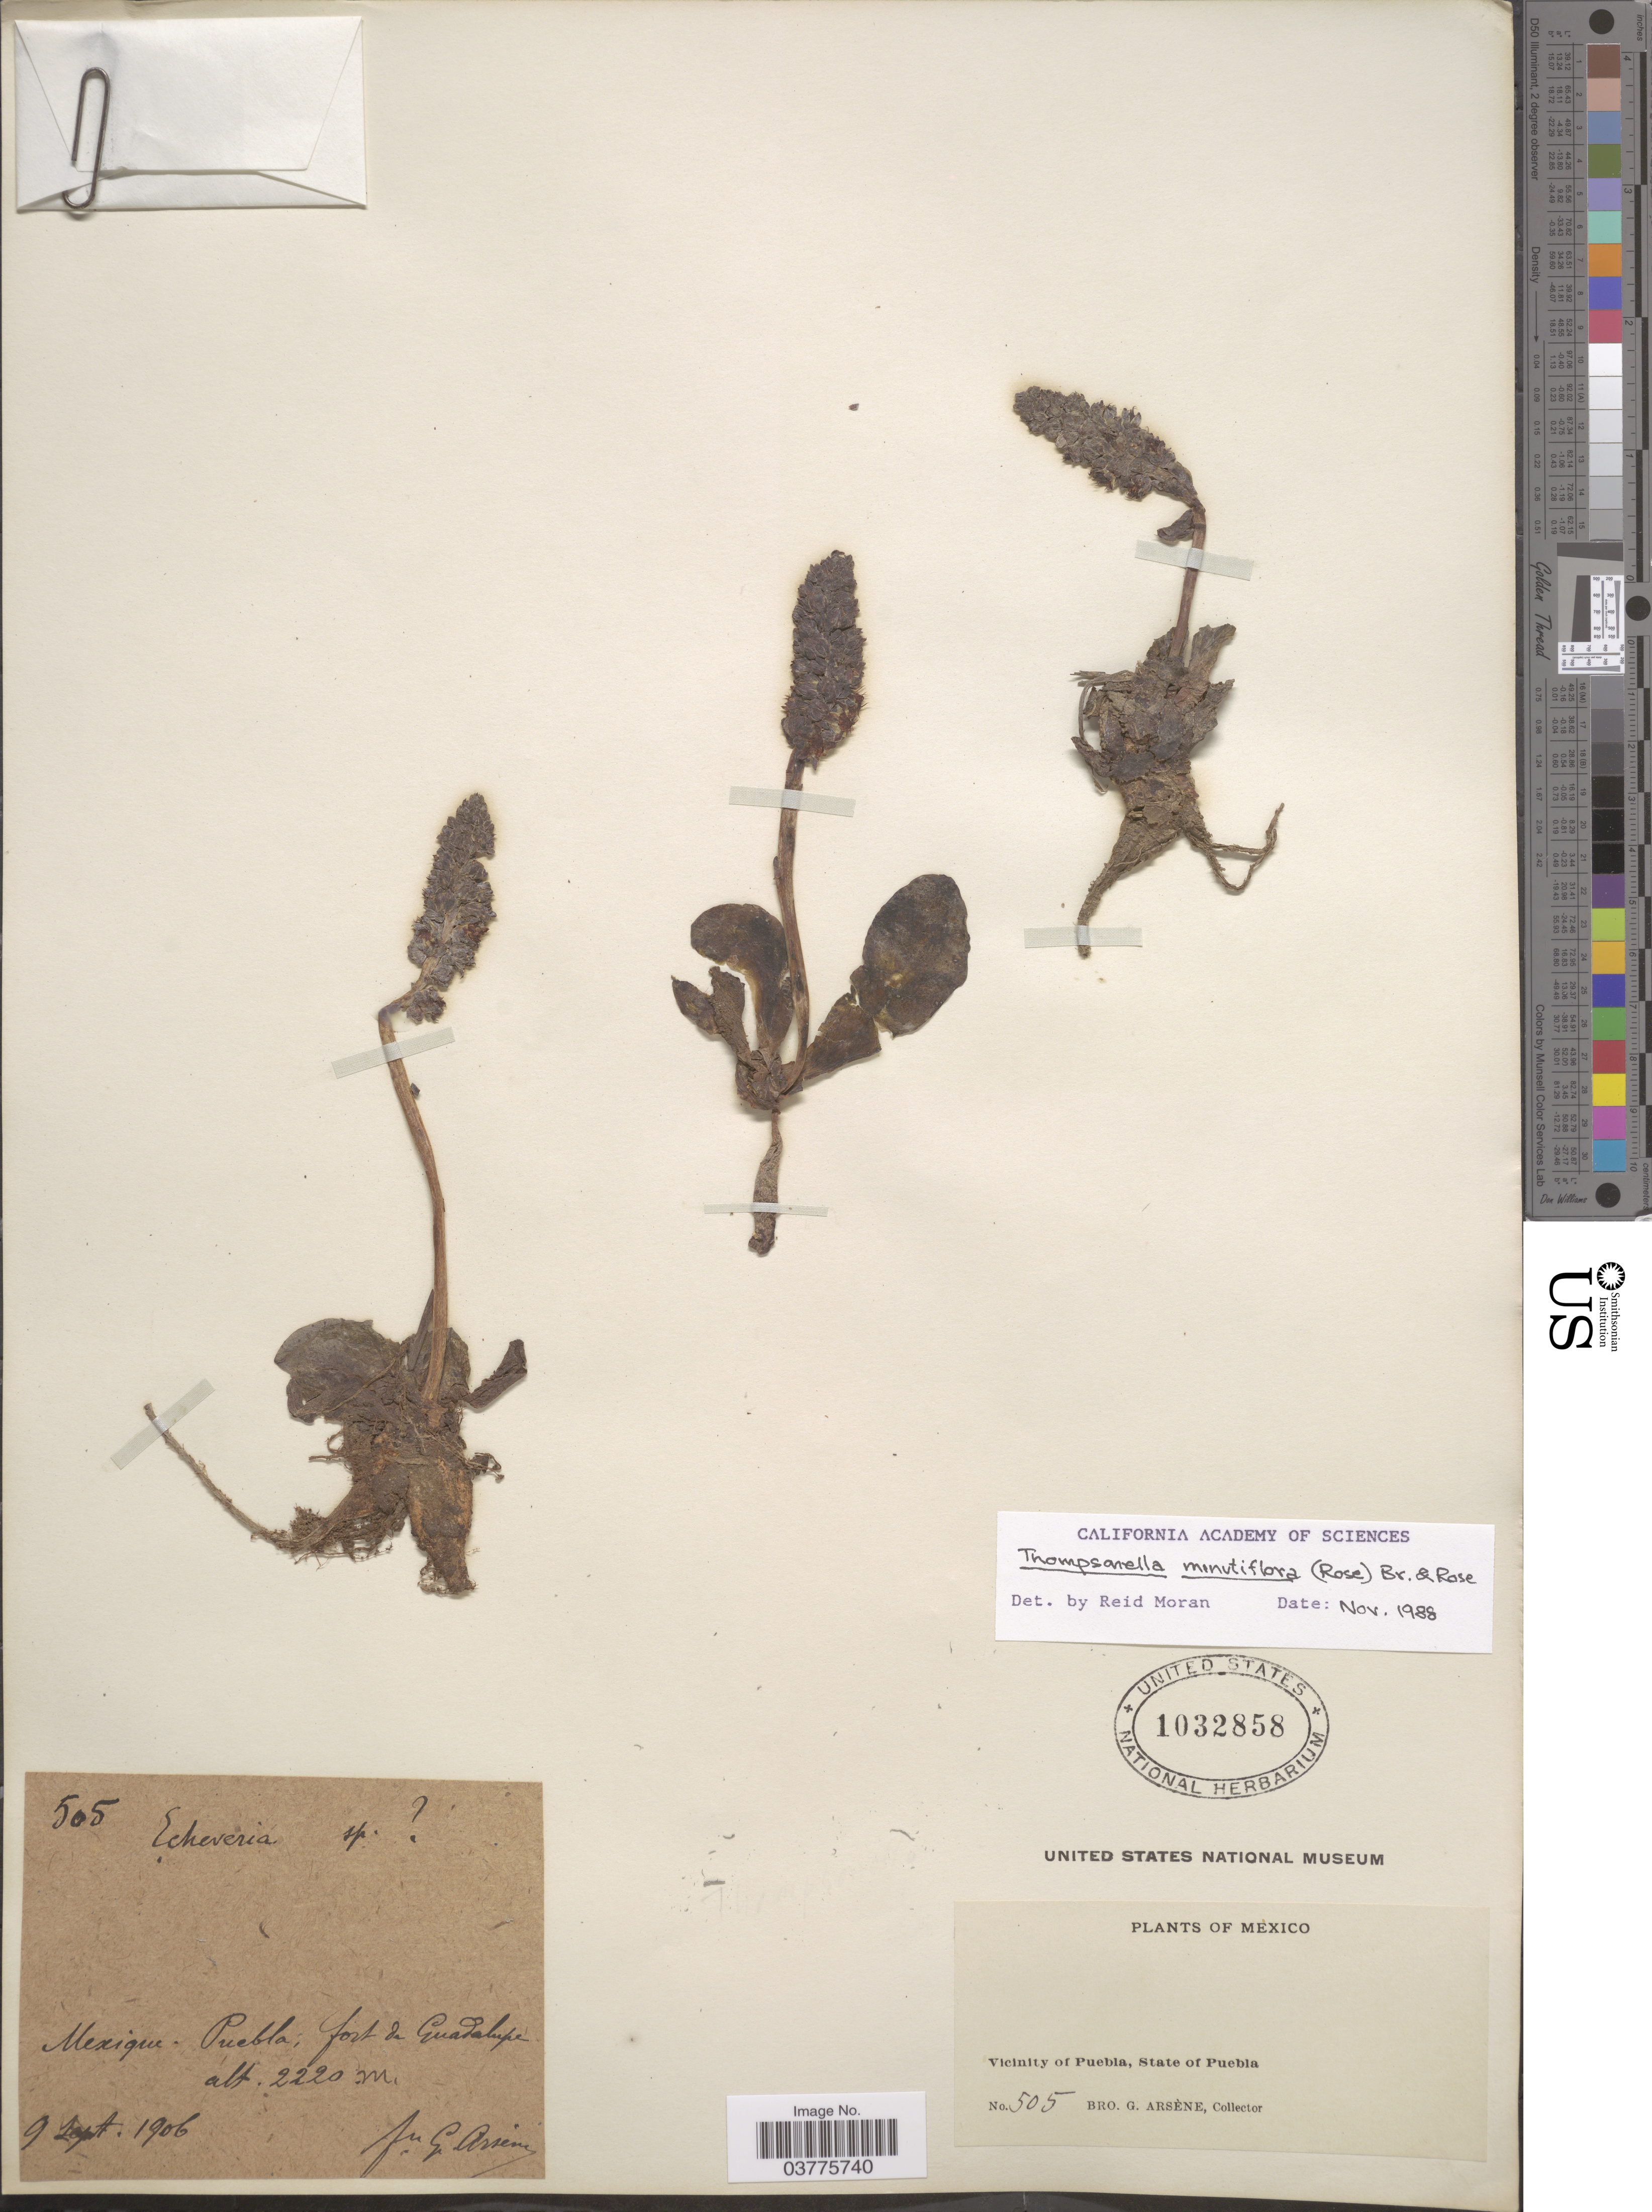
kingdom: Plantae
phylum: Tracheophyta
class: Magnoliopsida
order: Saxifragales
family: Crassulaceae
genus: Thompsonella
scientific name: Thompsonella minutiflora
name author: (Rose) Britton & Rose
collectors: Bro. G. Arsène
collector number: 505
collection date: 1906-09-09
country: Mexico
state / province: Puebla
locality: Fort de Guadalupe. Vicinity of Puebla.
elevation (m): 2220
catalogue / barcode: US 1032858